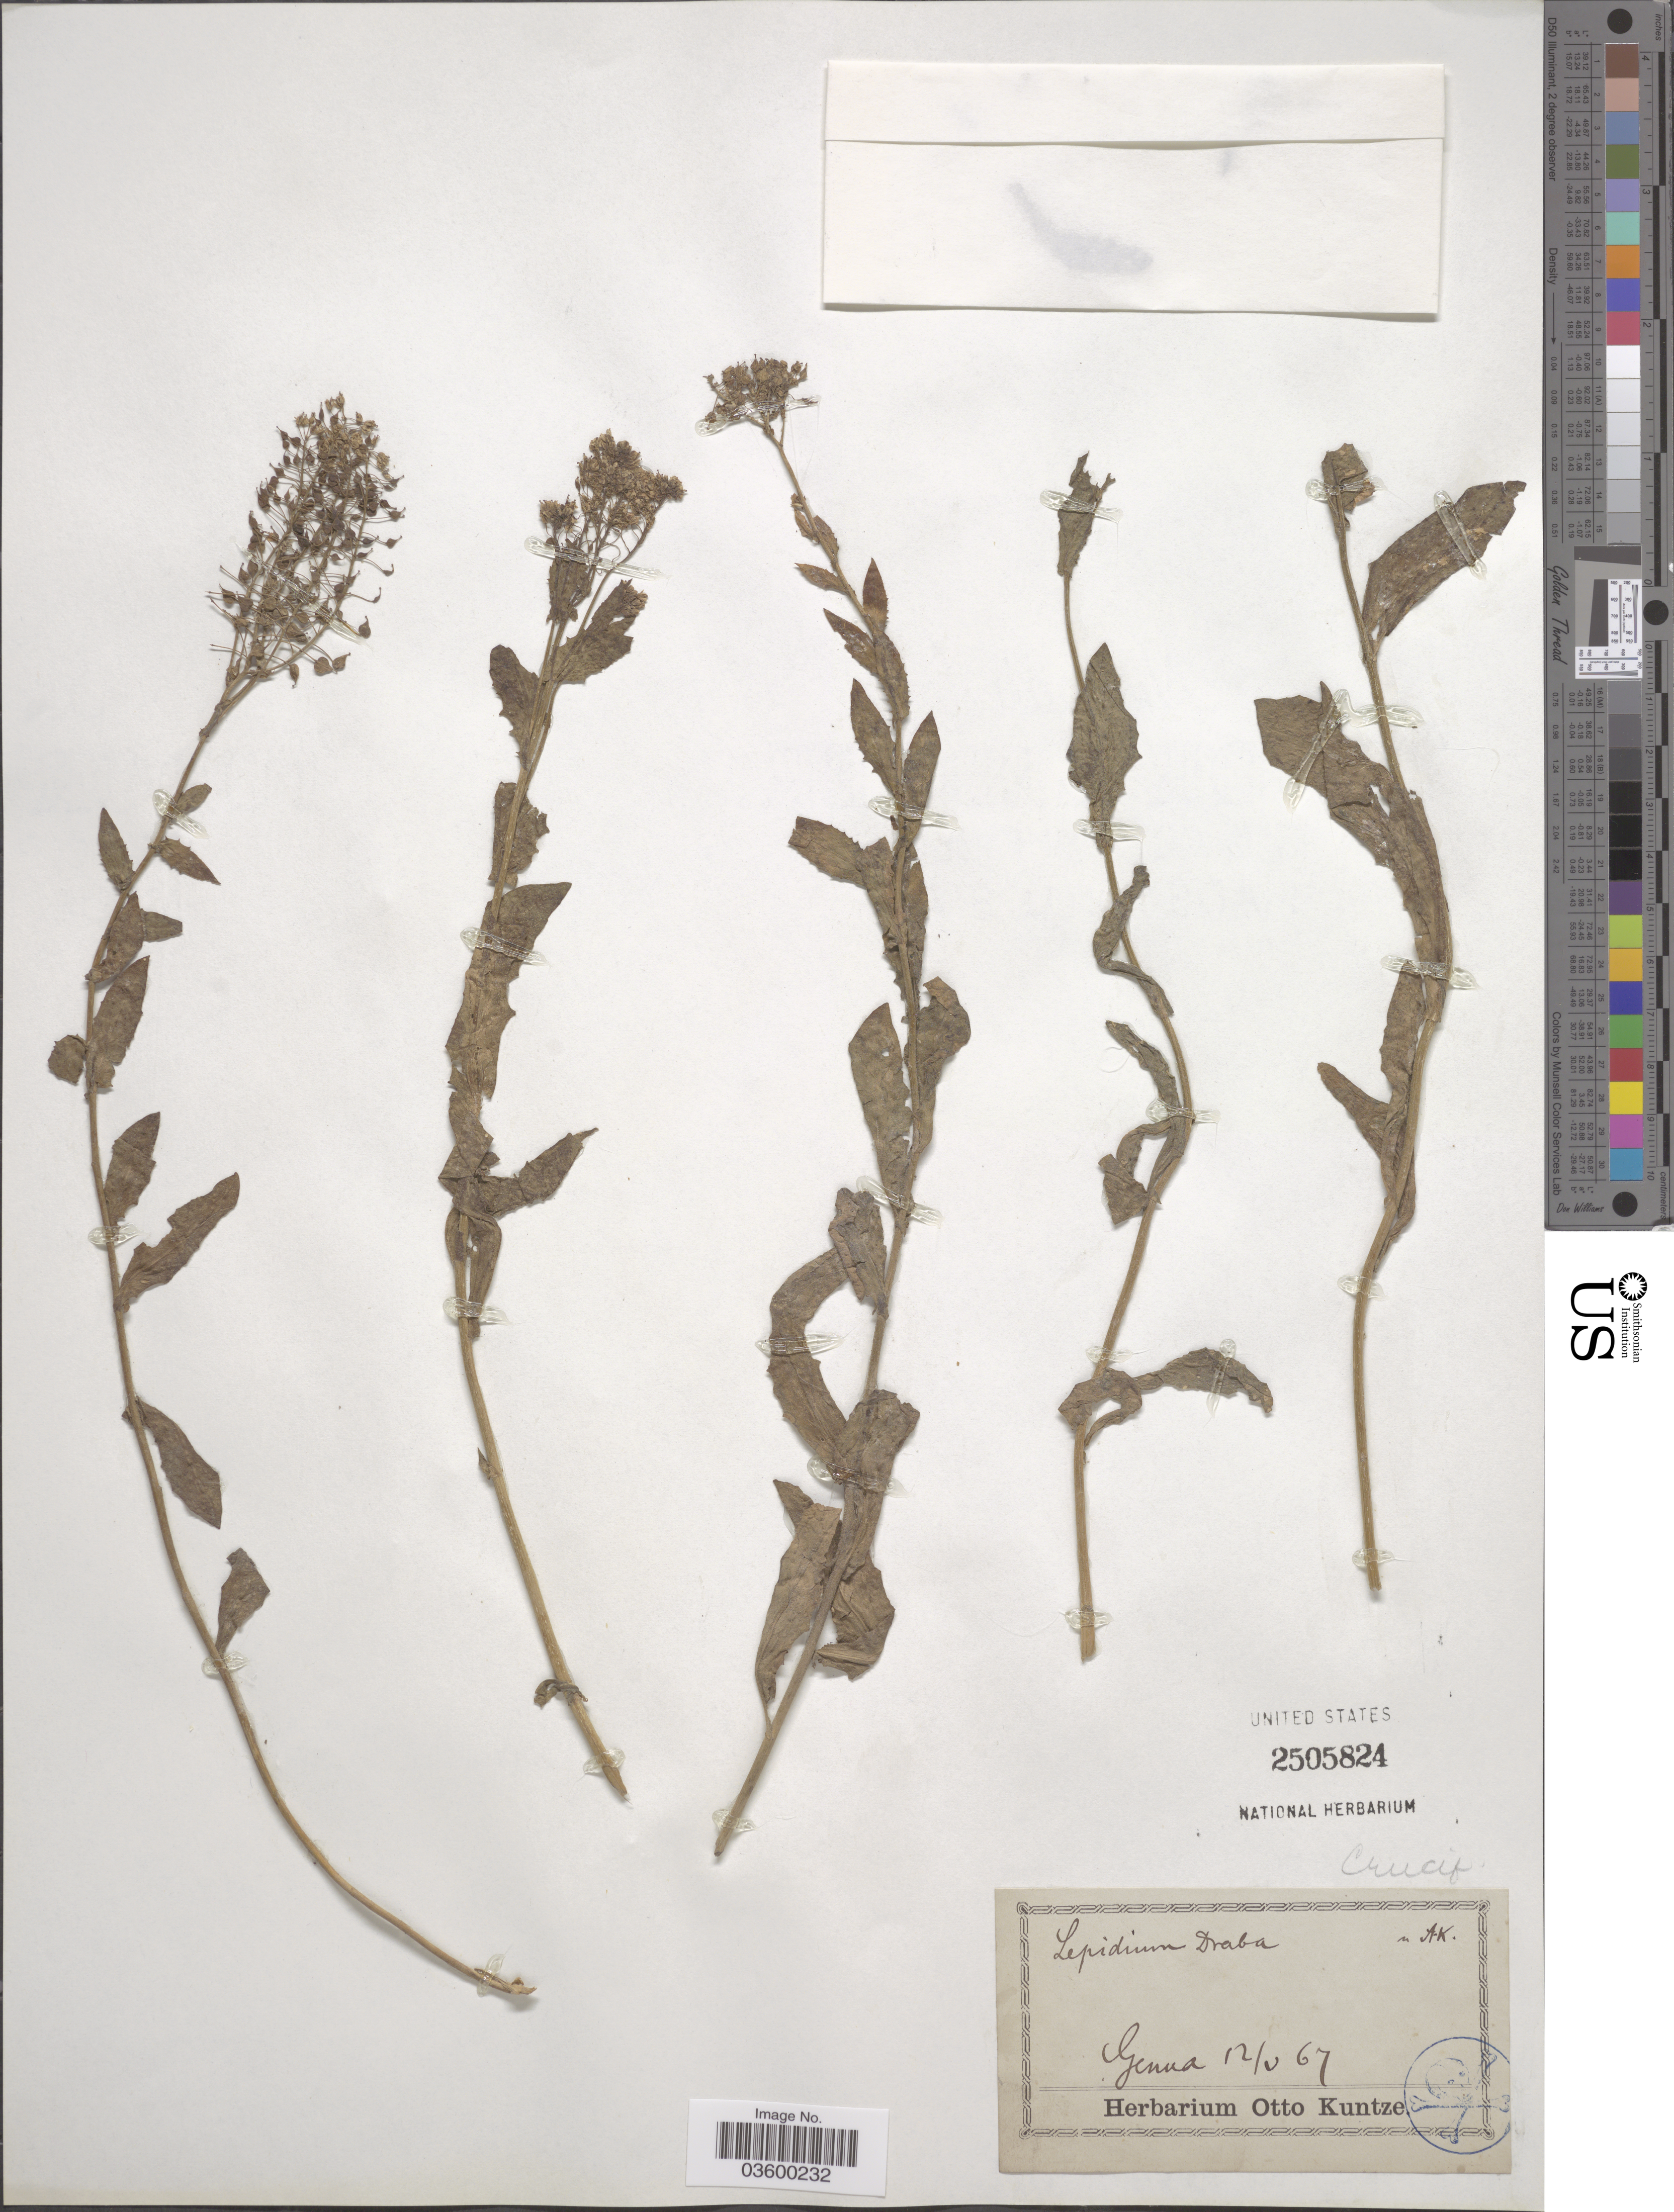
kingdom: Plantae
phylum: Tracheophyta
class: Magnoliopsida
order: Brassicales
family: Brassicaceae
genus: Lepidium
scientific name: Lepidium draba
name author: L.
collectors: ex herb. Otto Kuntze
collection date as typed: Transcribed d/m/y: 12/5/67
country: Italy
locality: Genua.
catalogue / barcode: US 2505824